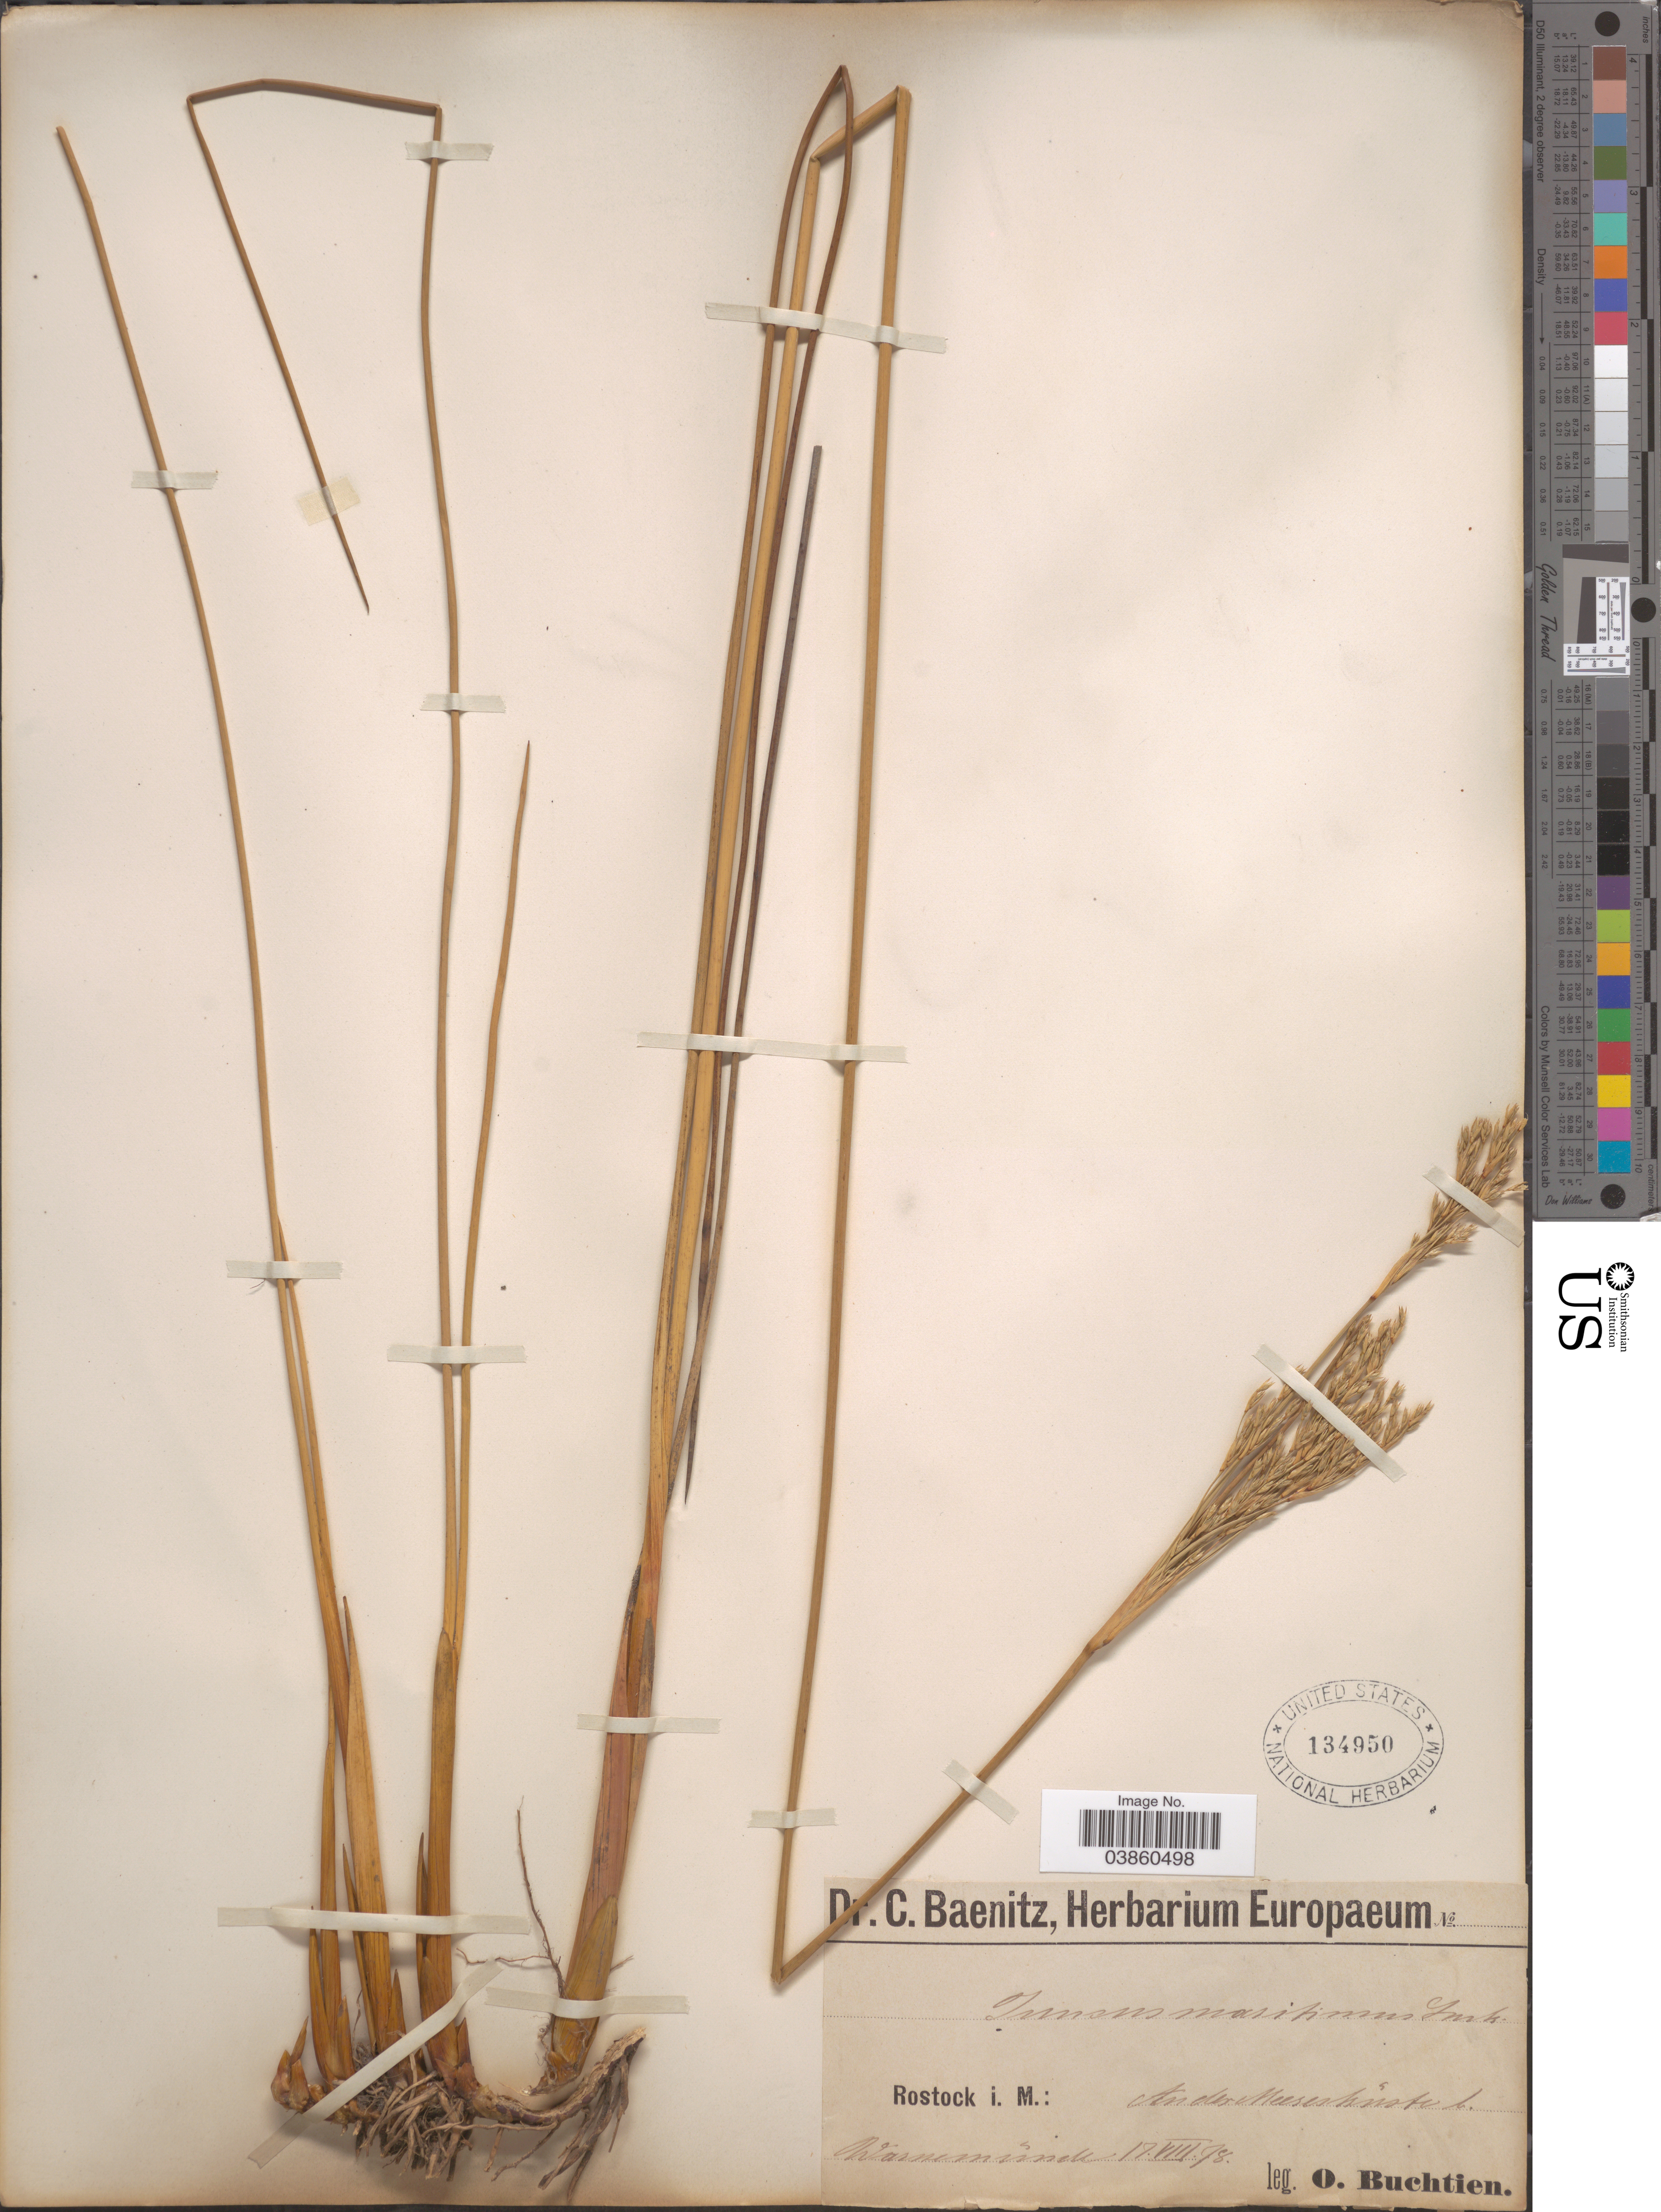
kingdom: Plantae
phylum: Tracheophyta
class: Liliopsida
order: Poales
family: Juncaceae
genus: Juncus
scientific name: Juncus maritimus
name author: Lam.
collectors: O. Buchtien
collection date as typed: Transcribed d/m/y: 17/8/78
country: Germany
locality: Rostock i. M.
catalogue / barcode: US 134950